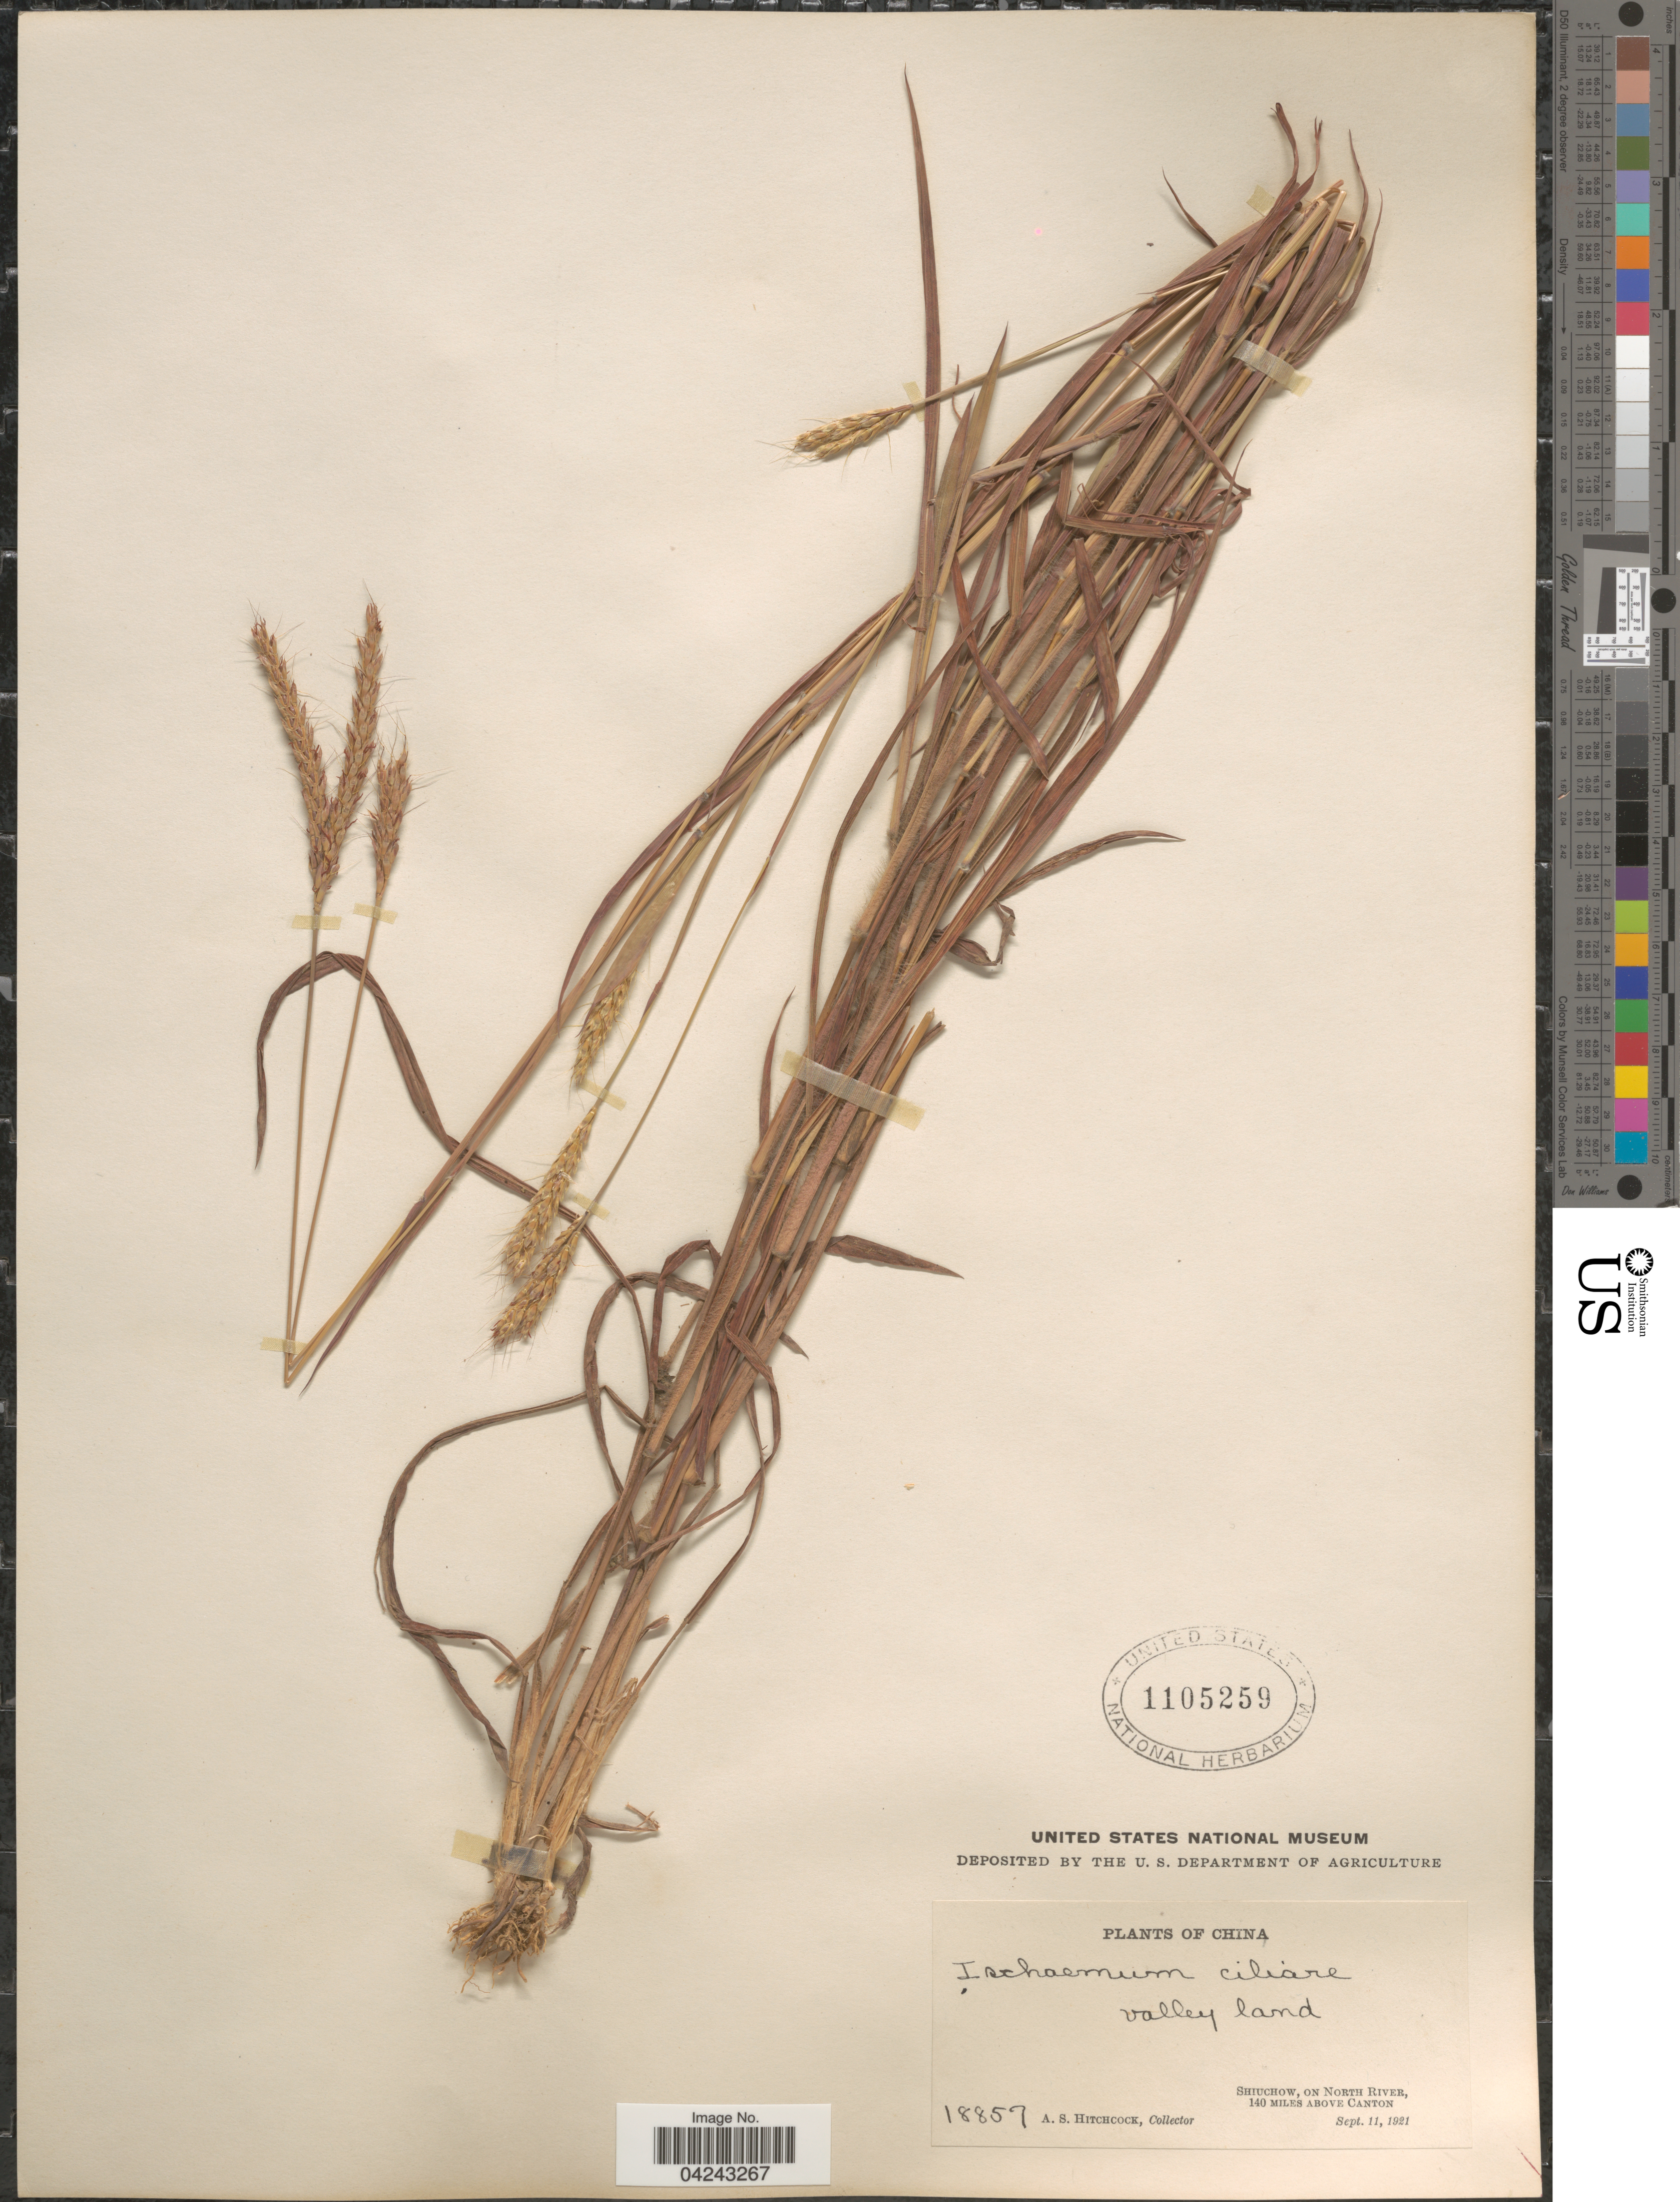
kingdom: Plantae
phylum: Tracheophyta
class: Liliopsida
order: Poales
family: Poaceae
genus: Ischaemum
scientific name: Ischaemum ciliare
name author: Retz.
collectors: A. S. Hitchcock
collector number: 18857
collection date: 1921-09-11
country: China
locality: Shiuchow, on North River, 140 miles above Canton.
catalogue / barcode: US 1105259